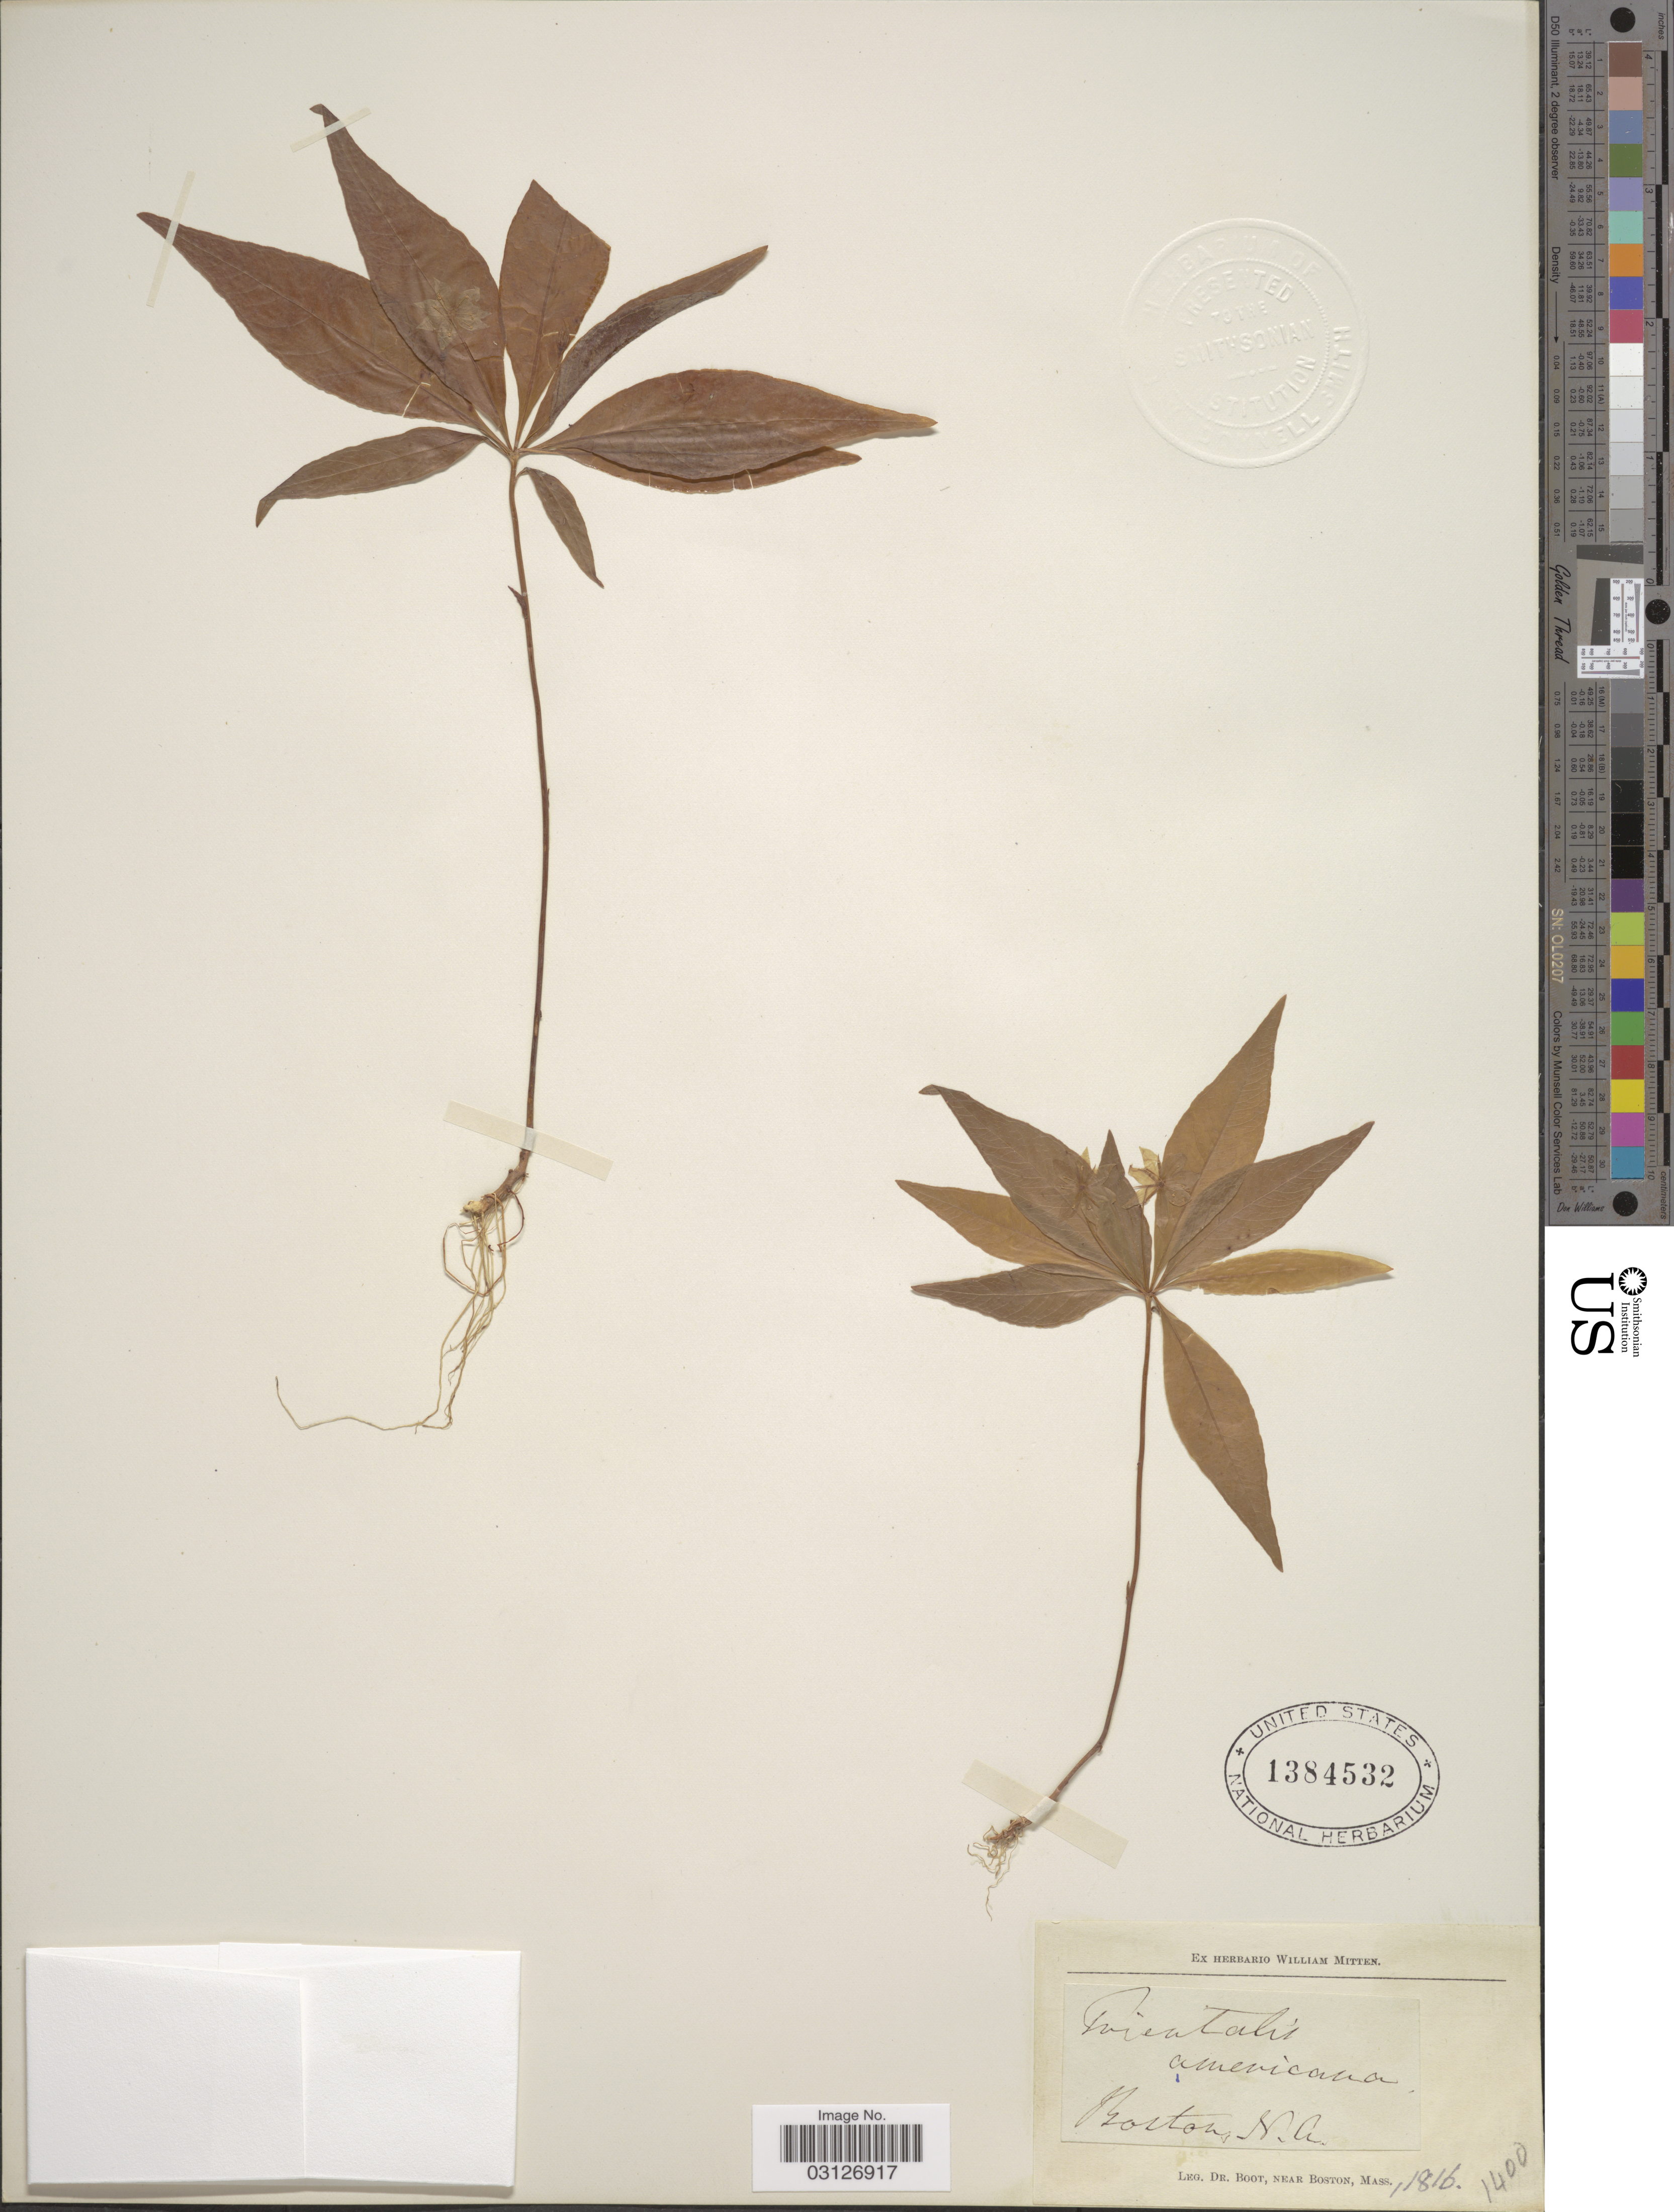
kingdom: Plantae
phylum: Tracheophyta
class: Magnoliopsida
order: Ericales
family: Primulaceae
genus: Trientalis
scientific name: Trientalis americana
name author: Pursh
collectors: Boot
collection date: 1816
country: United States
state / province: Massachusetts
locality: Boston, M. A.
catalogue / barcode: US 1384532